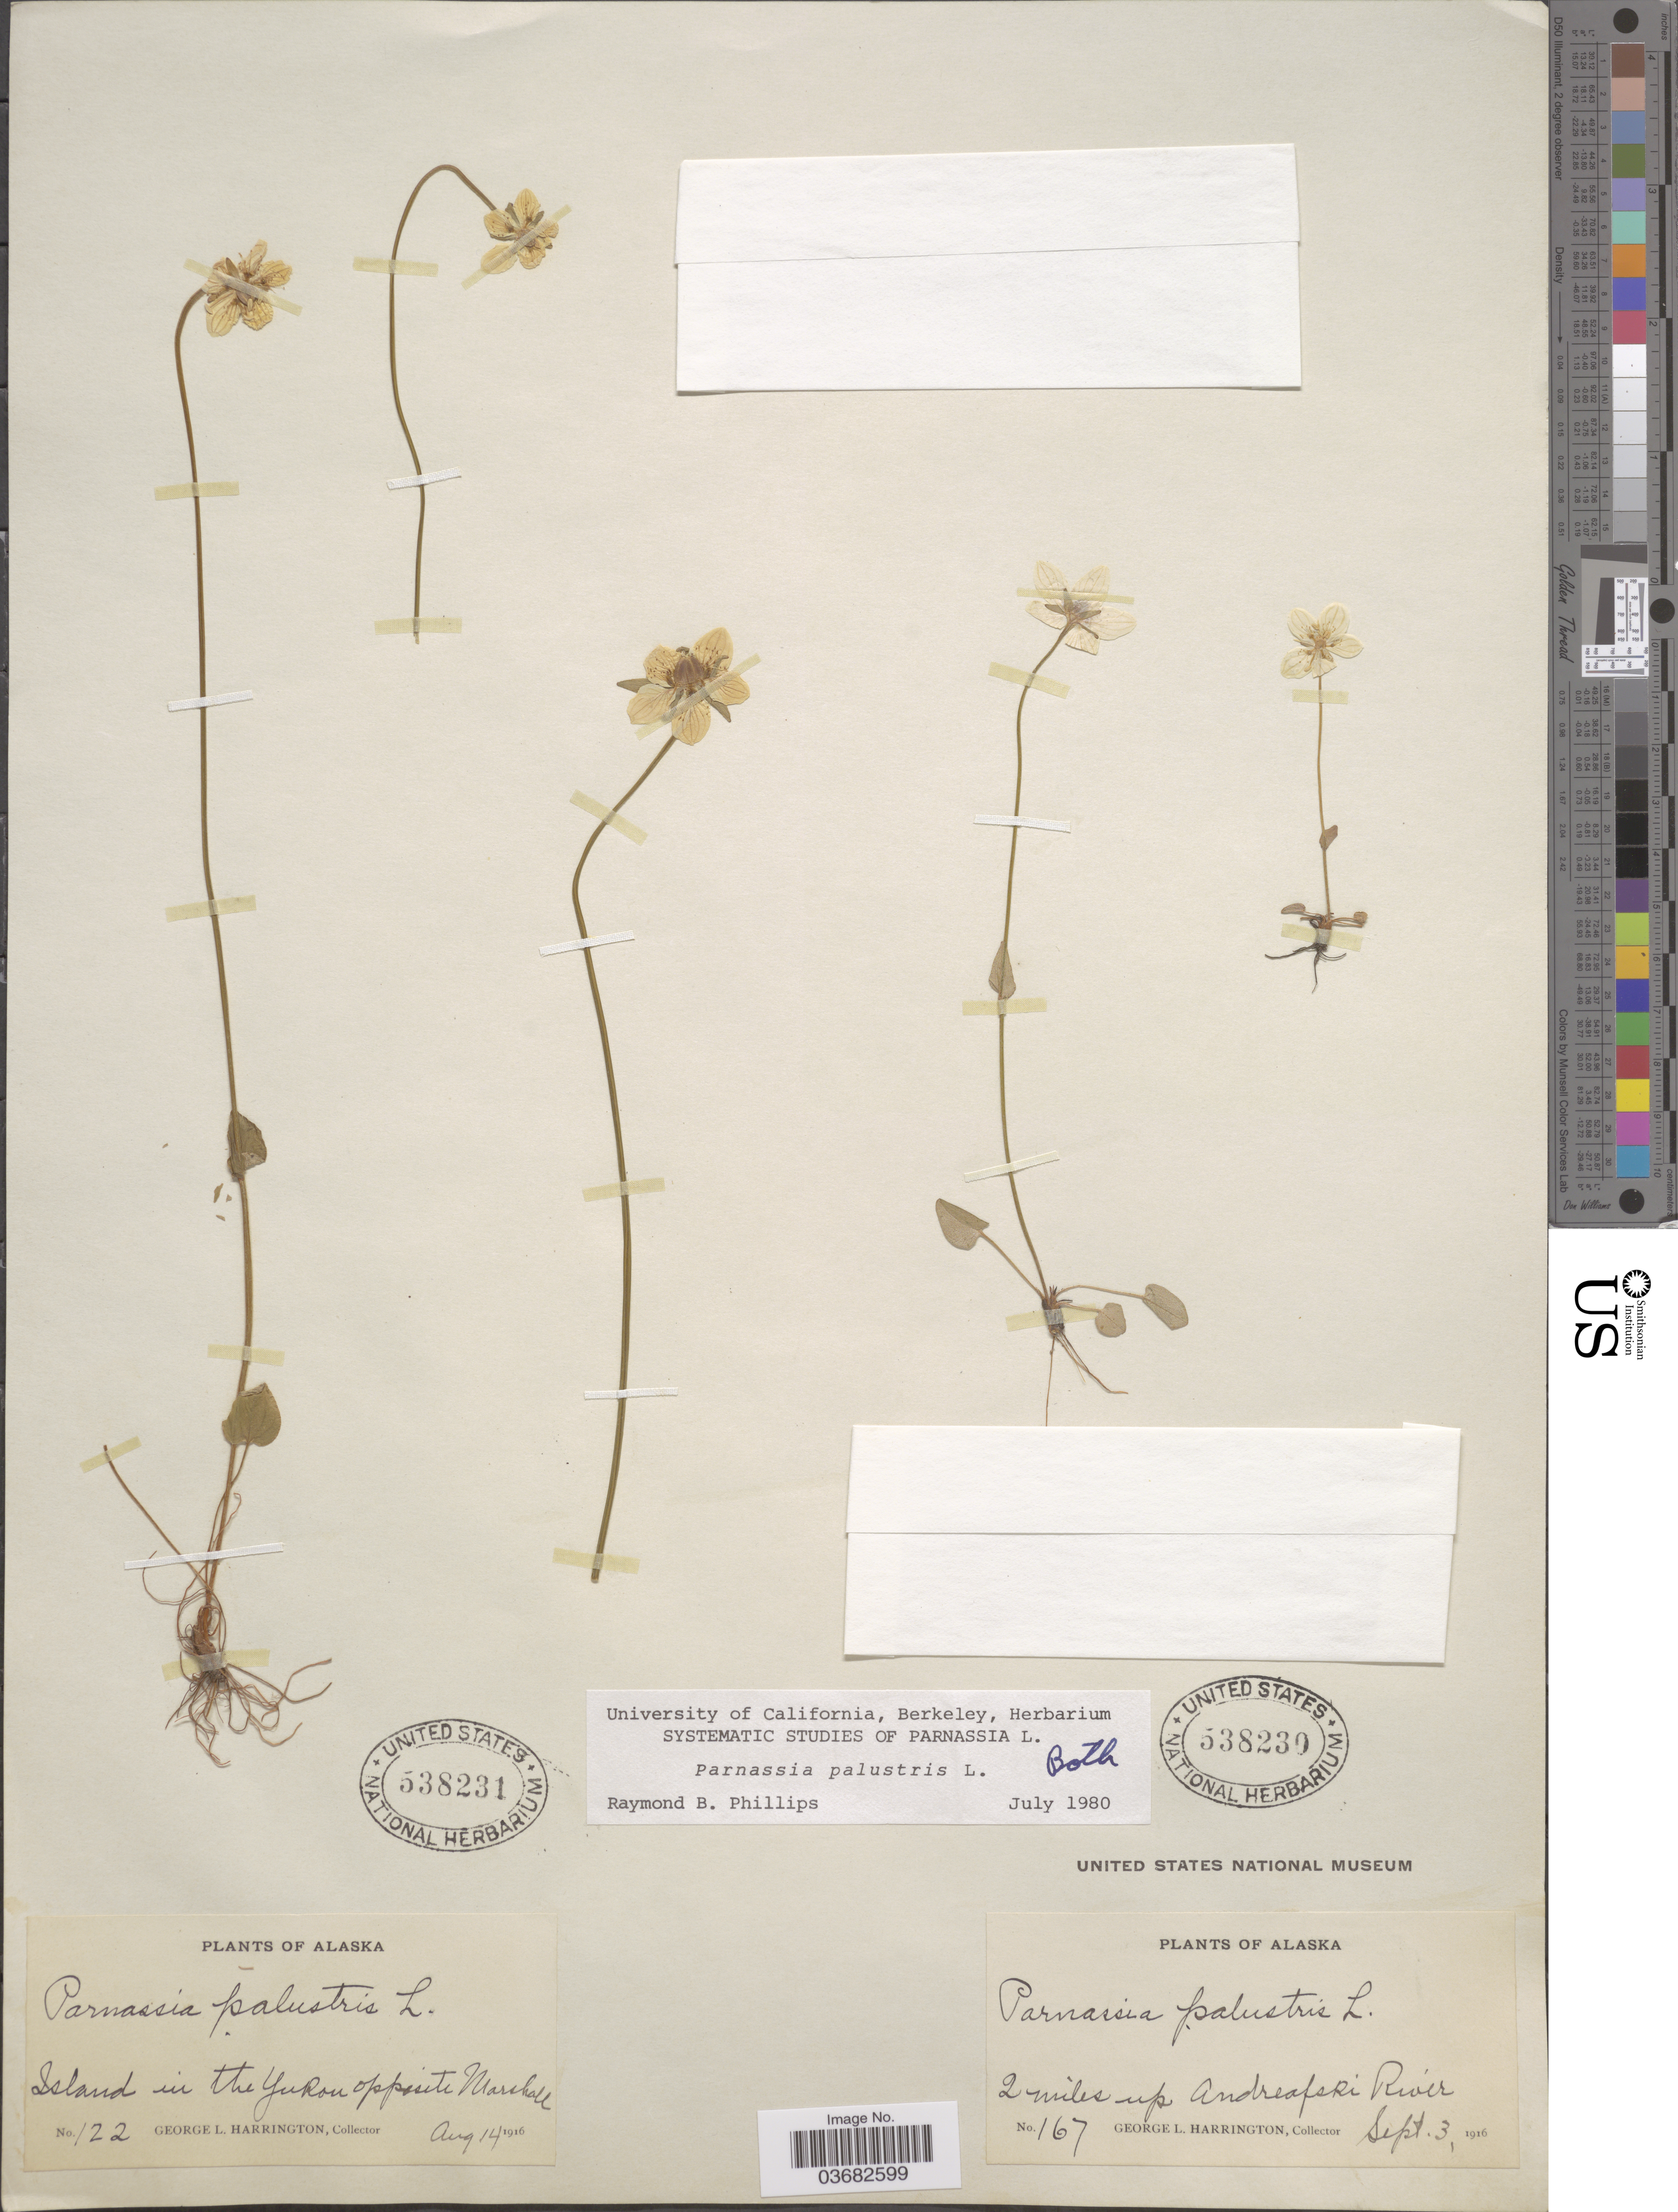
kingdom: Plantae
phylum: Tracheophyta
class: Magnoliopsida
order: Celastrales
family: Parnassiaceae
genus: Parnassia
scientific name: Parnassia palustris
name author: L.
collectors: G. Harrington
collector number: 122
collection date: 1916-08-14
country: United States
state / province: Alaska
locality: Island in the Yukon opposite Marshall.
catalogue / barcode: US 538231